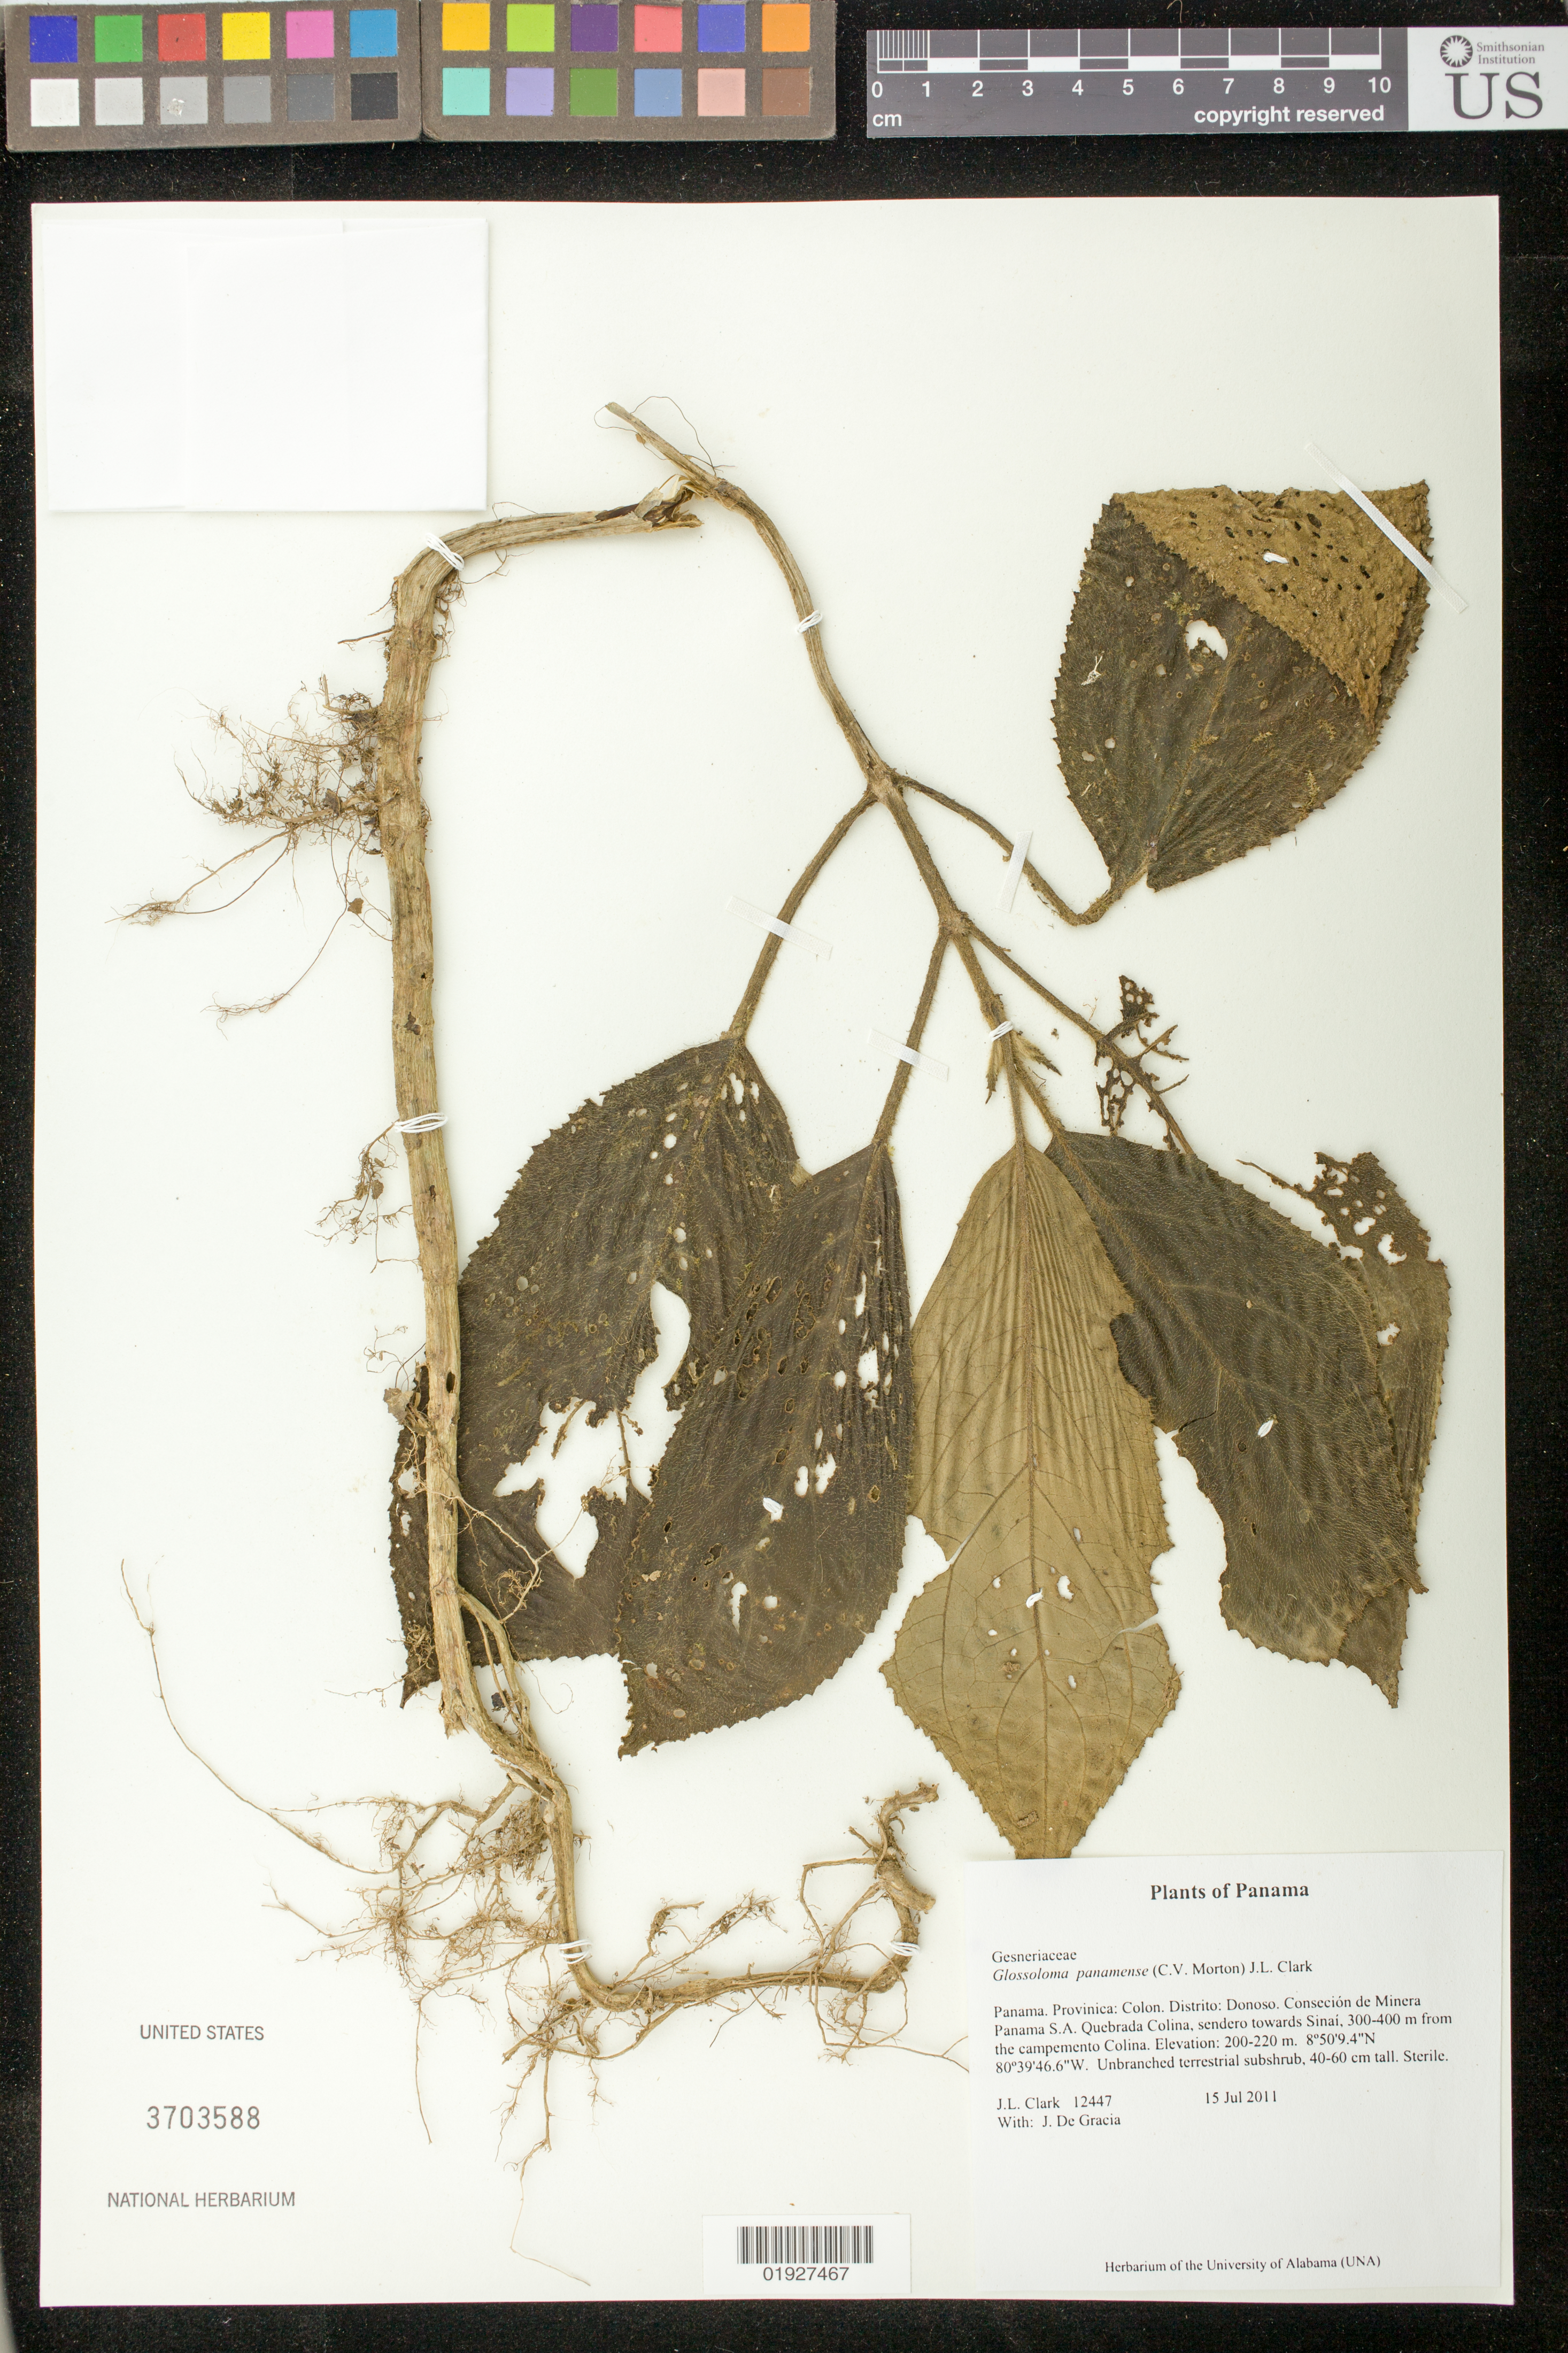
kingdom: Plantae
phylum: Tracheophyta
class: Magnoliopsida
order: Lamiales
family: Gesneriaceae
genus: Glossoloma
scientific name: Glossoloma panamense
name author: (C.V. Morton) J.L. Clark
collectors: J. L. Clark & J. De Gracia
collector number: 12447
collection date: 2011-07-15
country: Panama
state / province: Colón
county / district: Donoso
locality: Conseción de Minera Panama S.A. Quebrada Colina, sendero towards Sinai, 300-400 m from the campemento Colina.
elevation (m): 200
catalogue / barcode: US 3703588